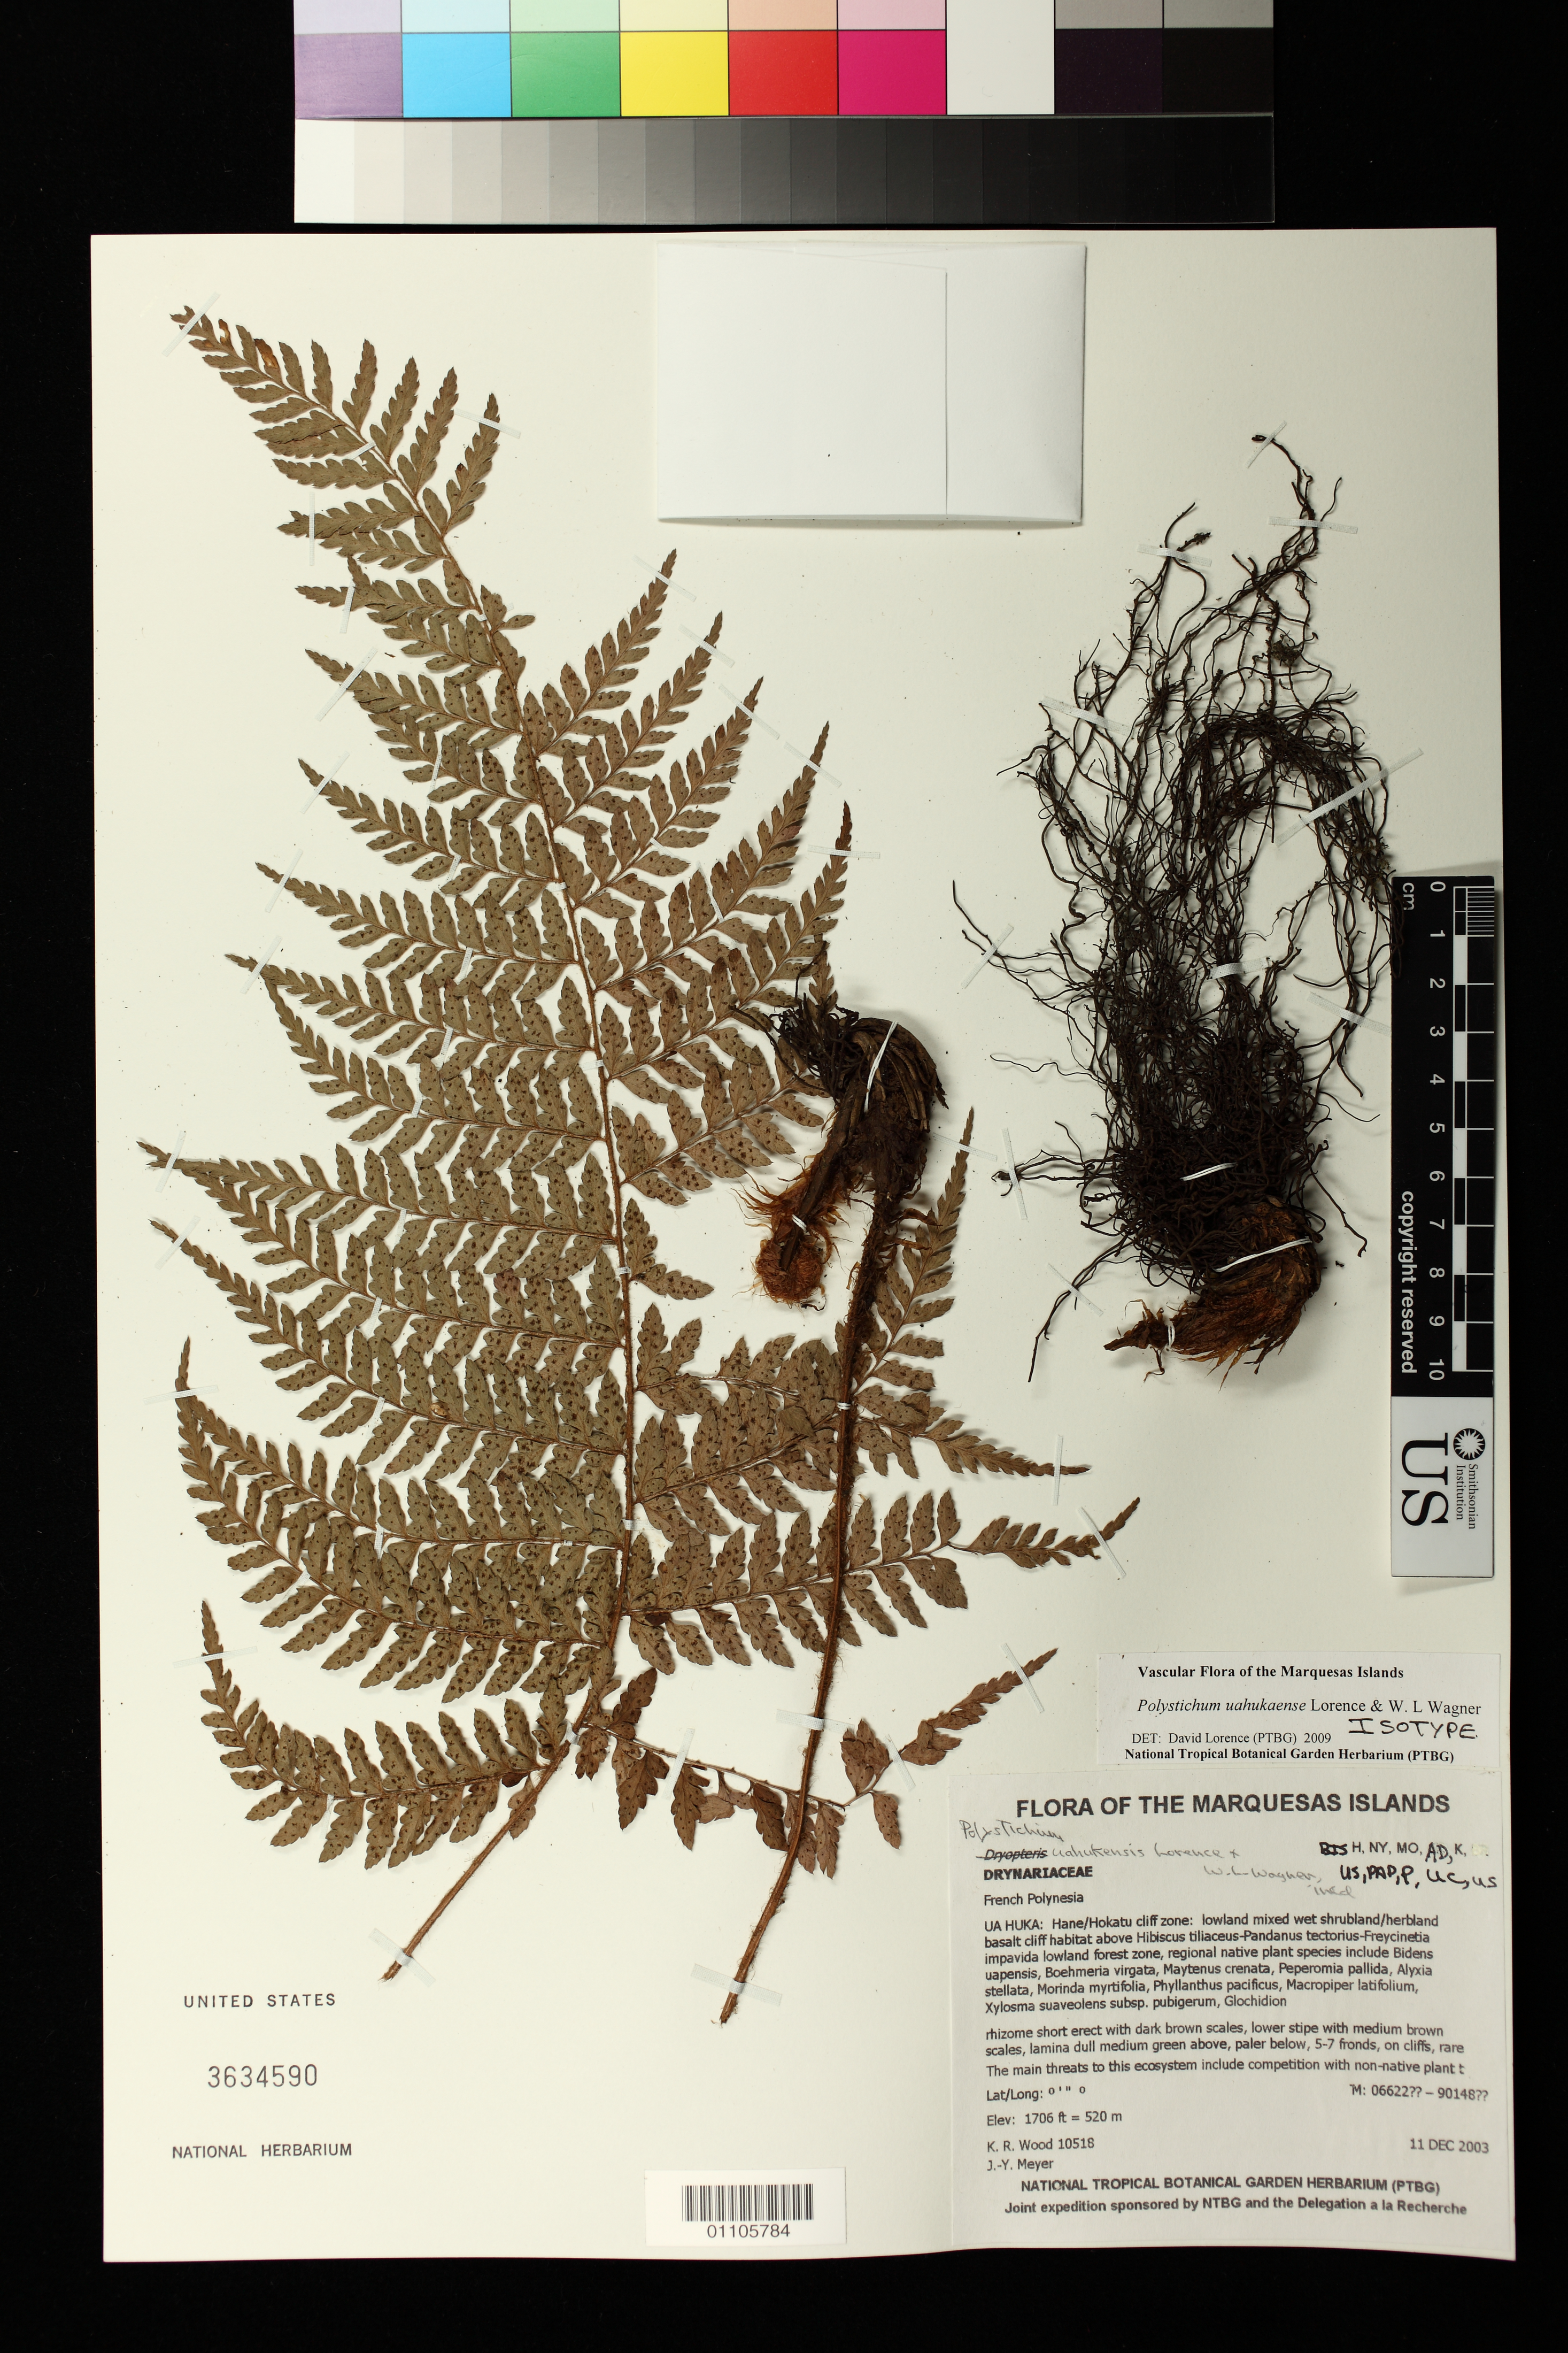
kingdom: Plantae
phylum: Tracheophyta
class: Polypodiopsida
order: Polypodiales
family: Dryopteridaceae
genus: Polystichum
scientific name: Polystichum uahukaense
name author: Lorence & W.L. Wagner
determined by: Lorence, David H., (PTBG), National Tropical Botanical Garden (UNITED STATES)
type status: Isotype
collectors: K. R. Wood & J.-Y. Meyer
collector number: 10518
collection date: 2003-12-11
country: French Polynesia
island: Ua Huka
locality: Ua Huka: Hane/Hokatu cliff zone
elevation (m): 520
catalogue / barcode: US 3634590